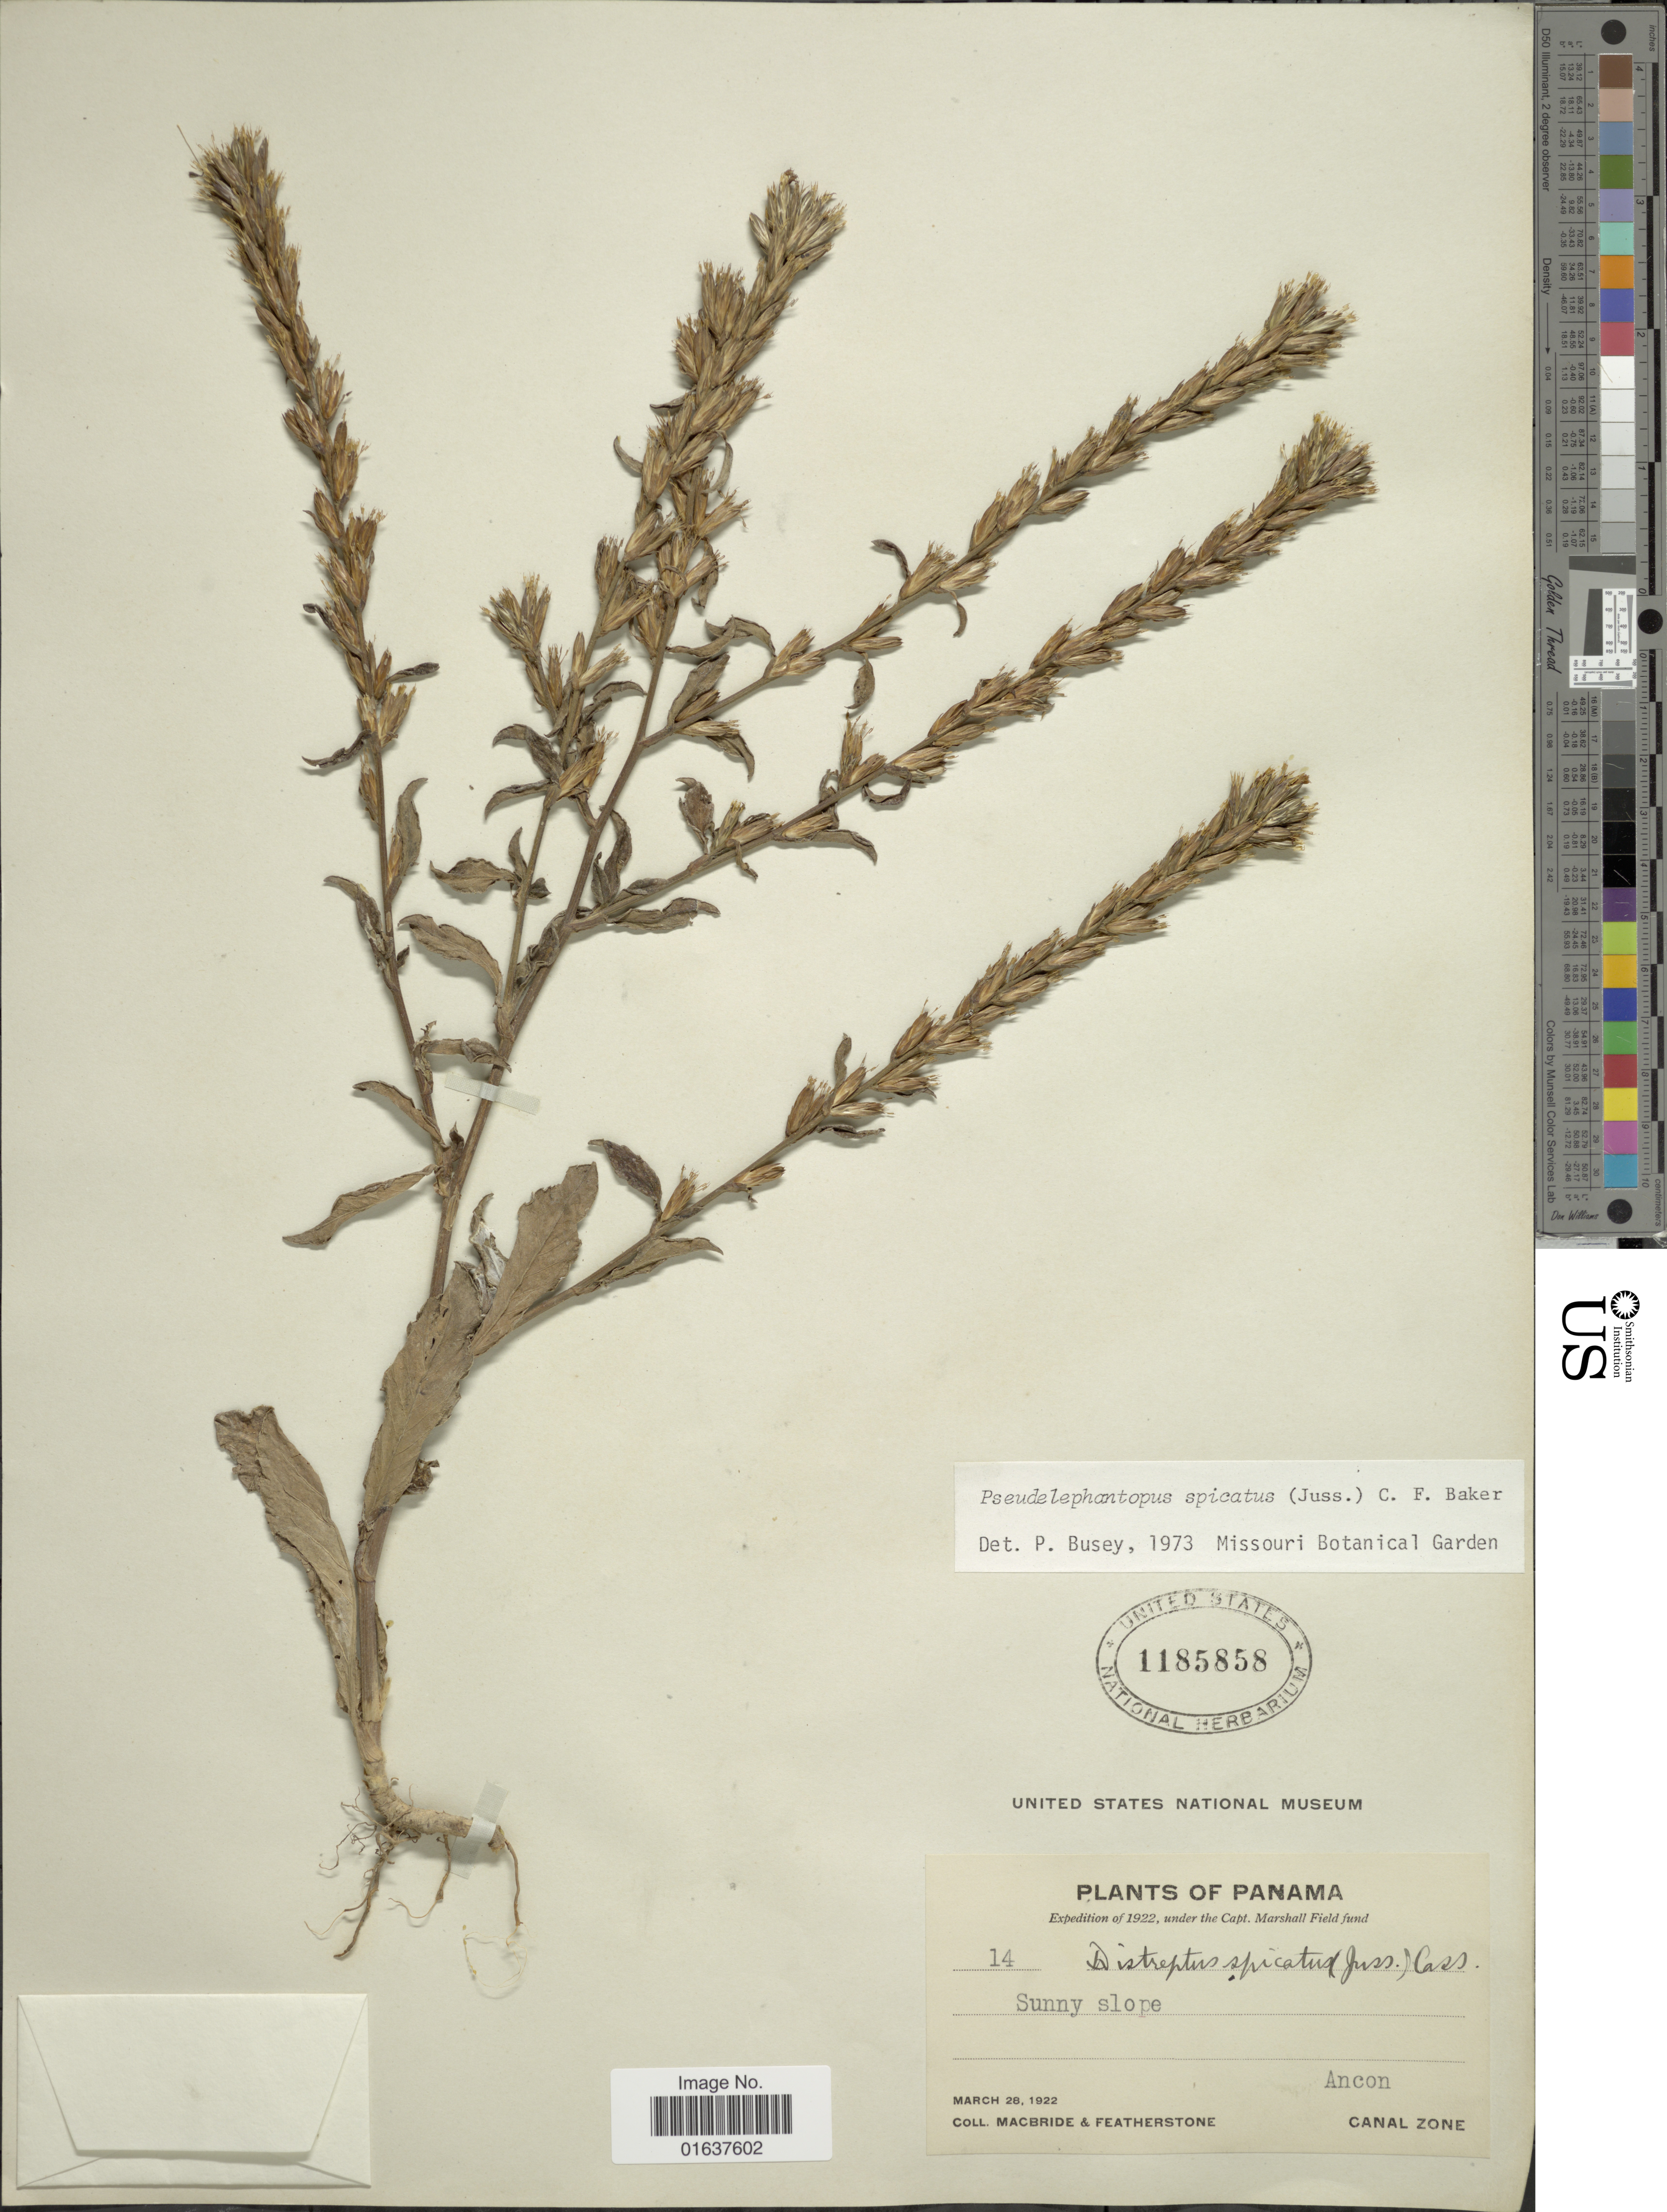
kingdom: Plantae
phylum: Tracheophyta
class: Magnoliopsida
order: Asterales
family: Asteraceae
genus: Pseudelephantopus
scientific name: Pseudelephantopus spicatus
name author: (Juss. ex Aubl.) C.F. Baker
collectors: Macbride, -- & -. Featherstone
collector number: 14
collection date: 1922-03-28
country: Panama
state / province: Colón / Panamá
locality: Ancon, Canal Zone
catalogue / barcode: US 1185858